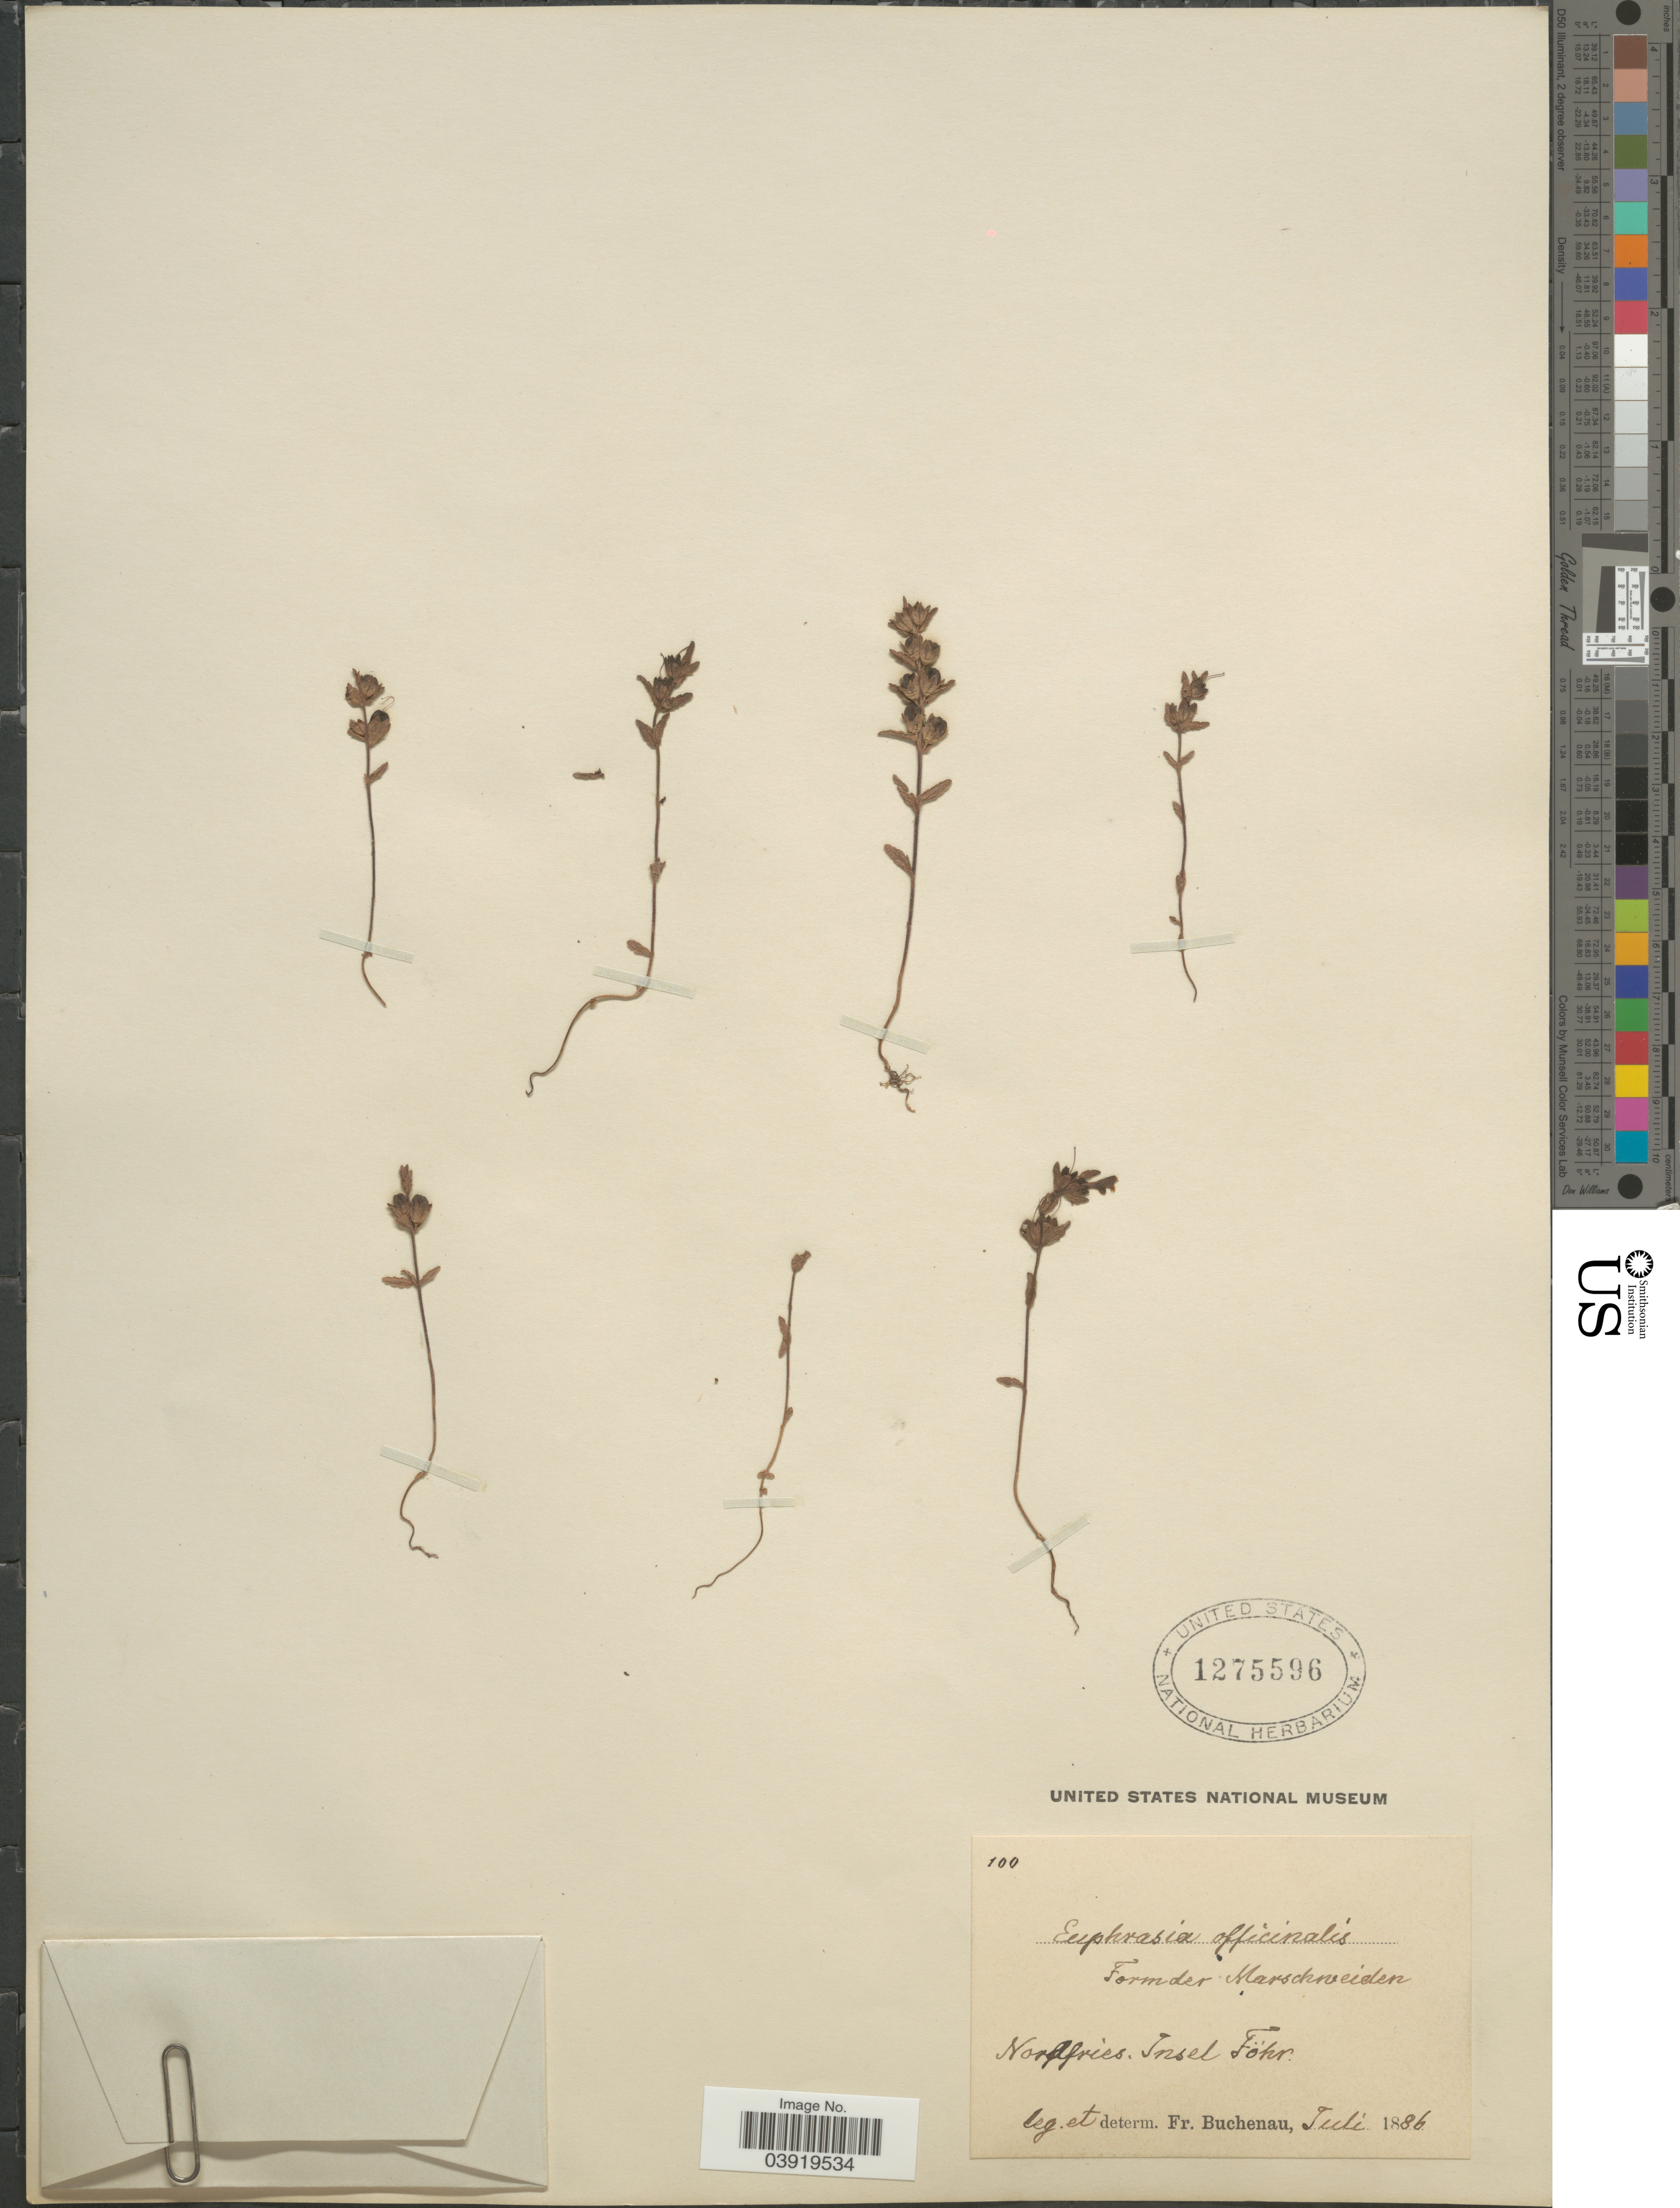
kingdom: Plantae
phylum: Tracheophyta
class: Magnoliopsida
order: Lamiales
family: Orobanchaceae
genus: Euphrasia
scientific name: Euphrasia officinalis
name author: L.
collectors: F. Buchenau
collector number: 100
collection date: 1886-07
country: Germany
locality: Nordfries. Insel Föhr.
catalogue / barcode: US 1275596